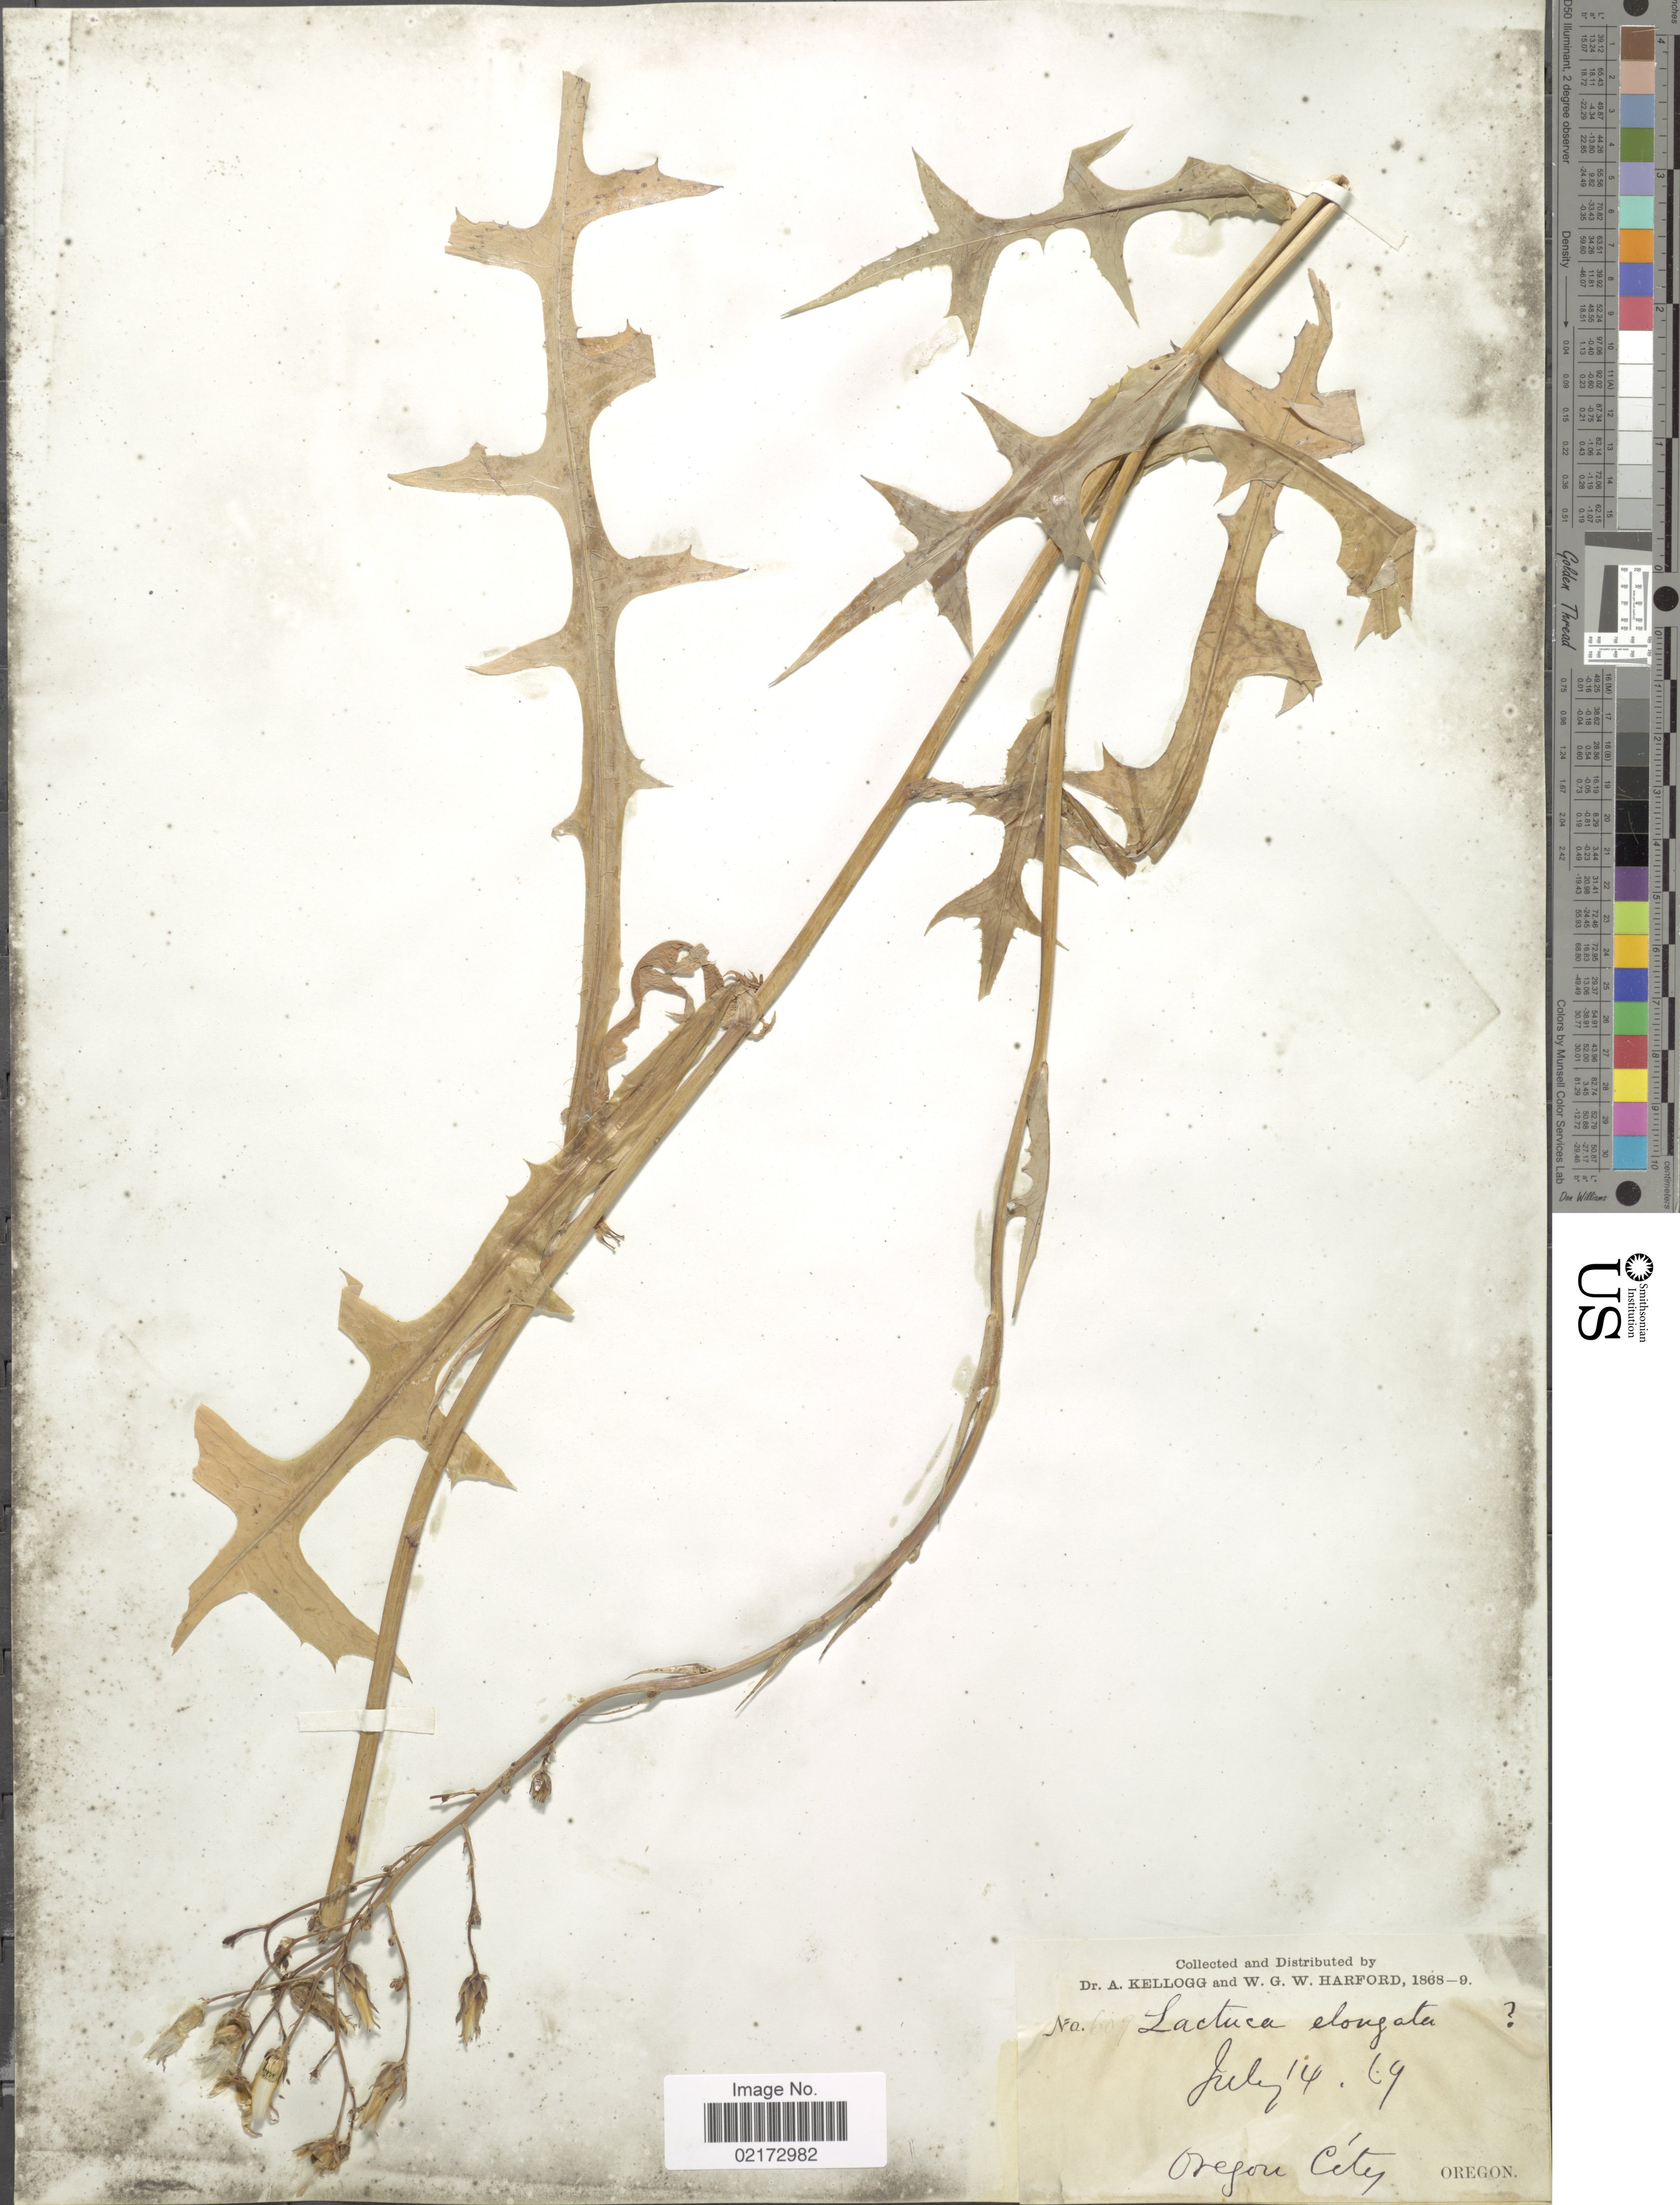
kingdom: Plantae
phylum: Tracheophyta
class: Magnoliopsida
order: Asterales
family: Asteraceae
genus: Lactuca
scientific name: Lactuca canadensis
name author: L.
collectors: A. Kellogg & W. G. W. Harford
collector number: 609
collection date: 1869-07-14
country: United States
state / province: Oregon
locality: Oregon City